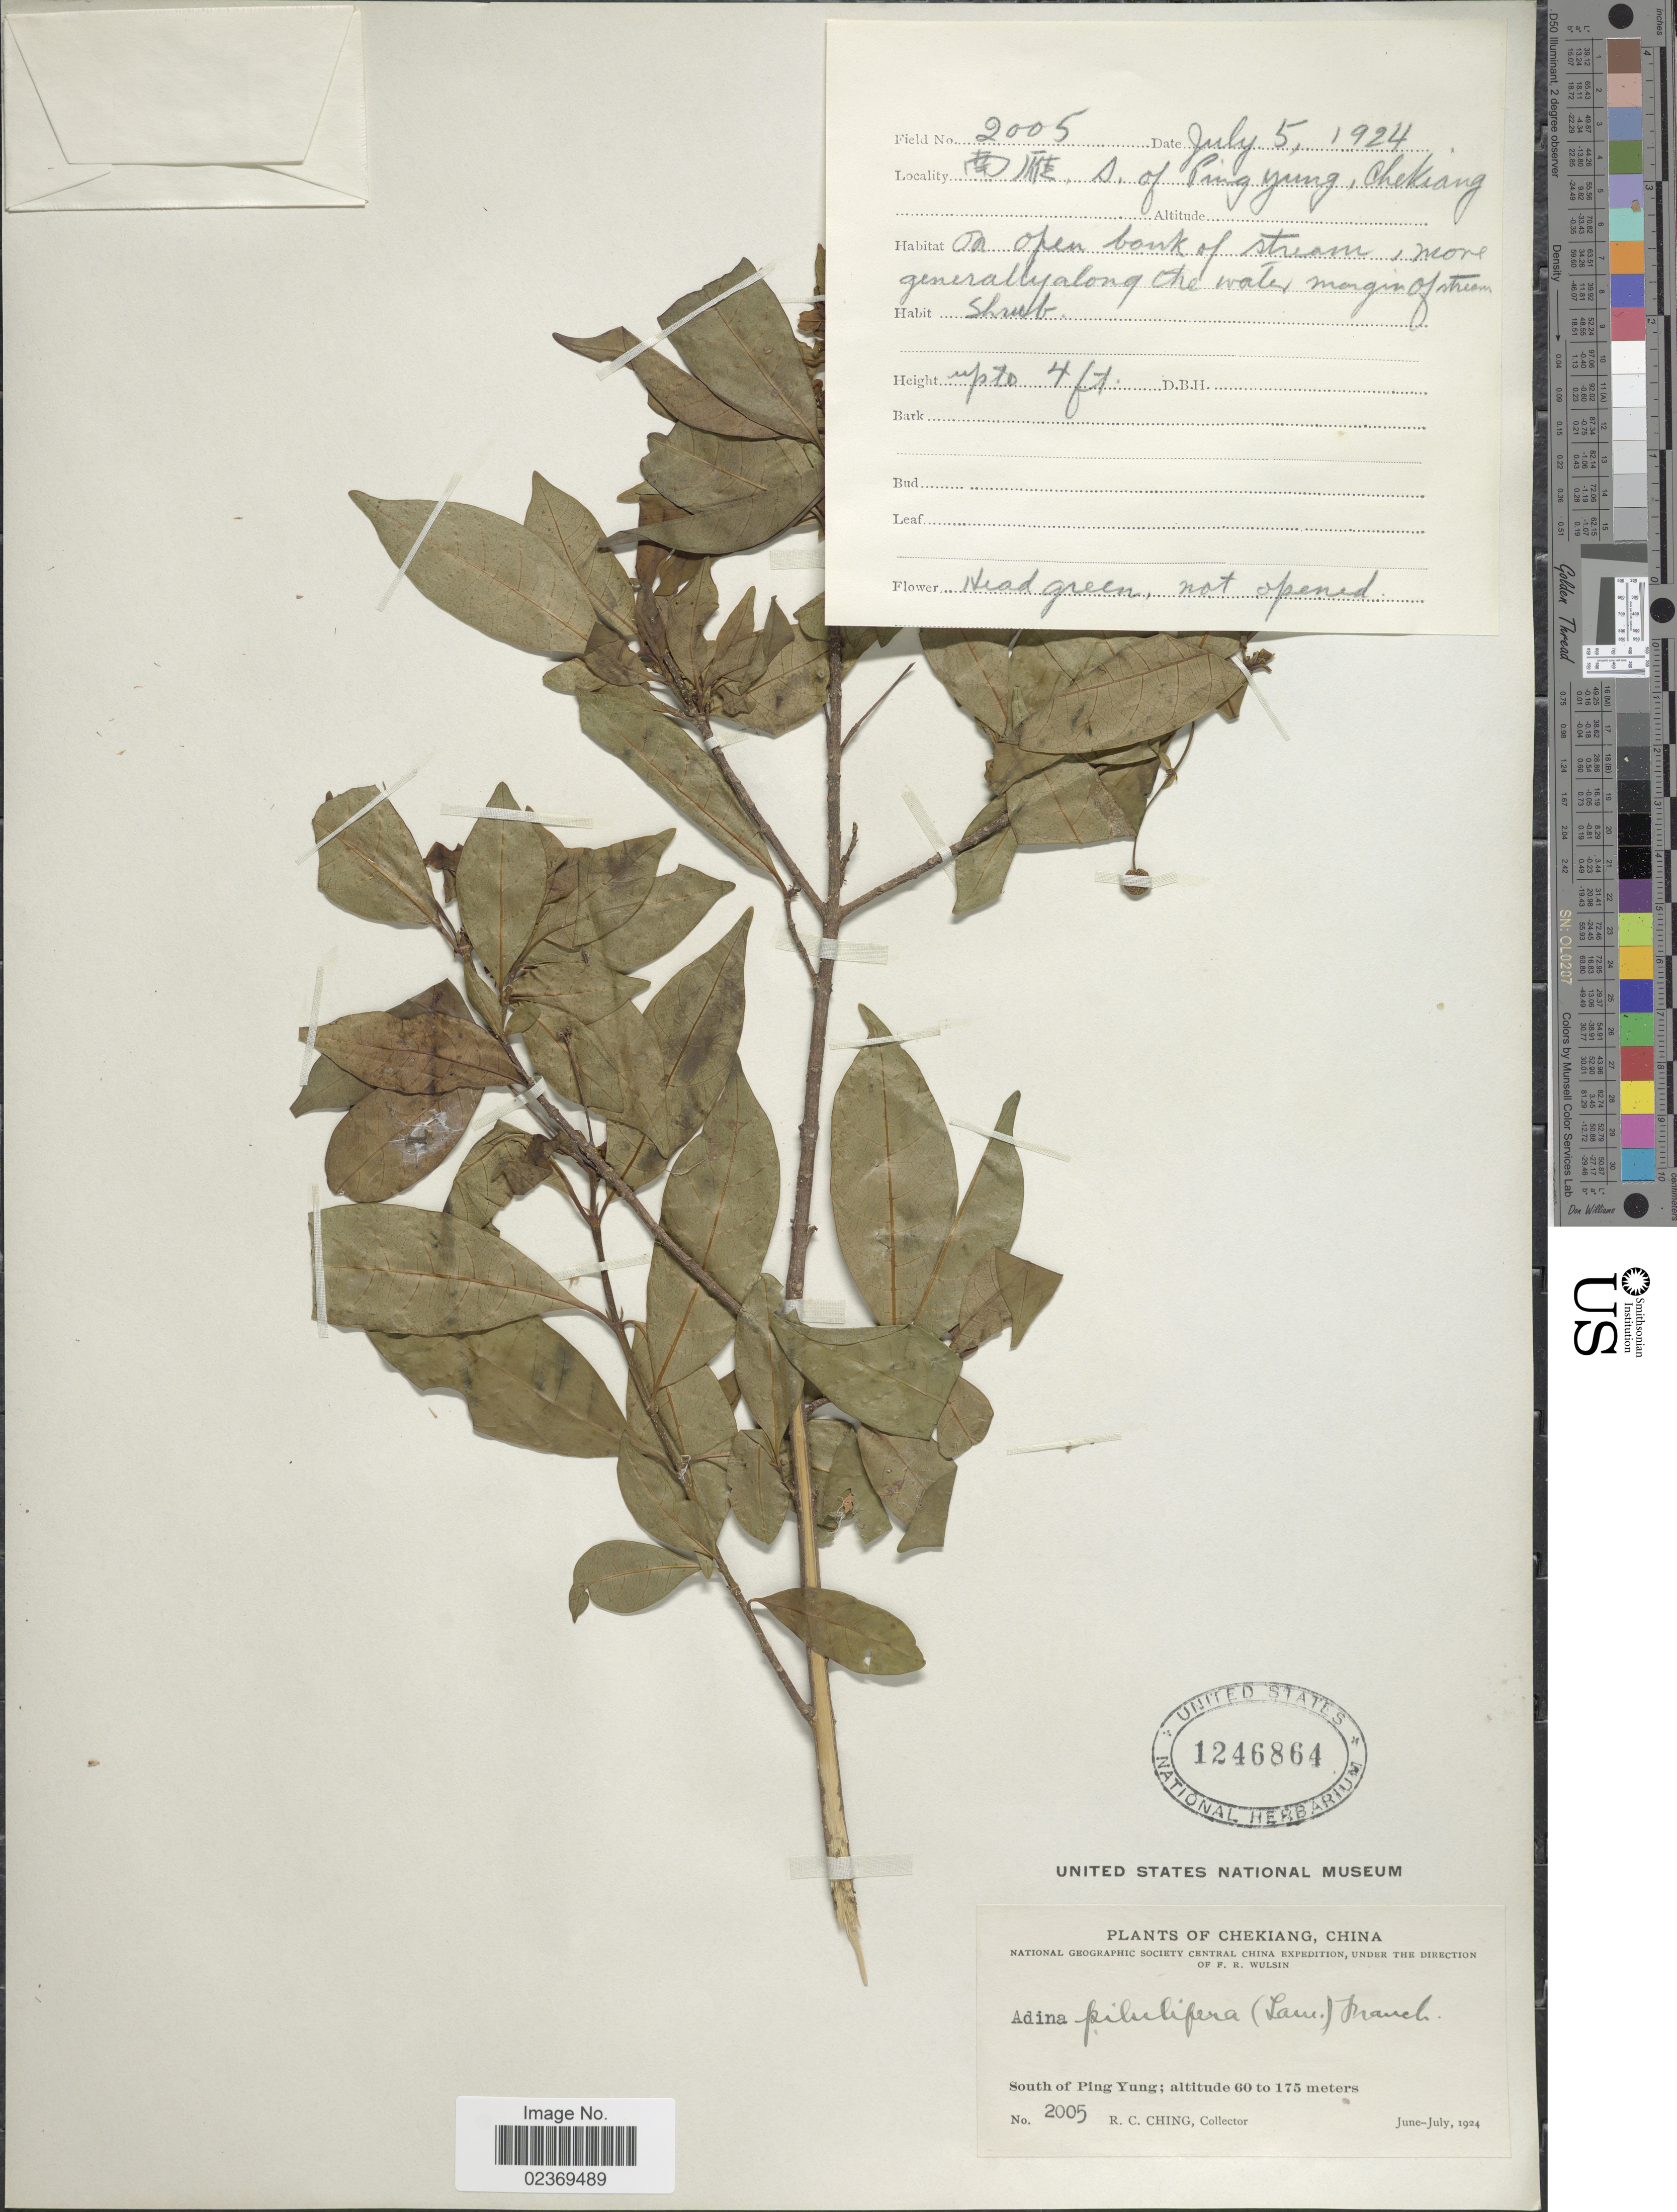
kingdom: Plantae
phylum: Tracheophyta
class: Magnoliopsida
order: Gentianales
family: Rubiaceae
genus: Adina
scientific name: Adina pilulifera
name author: (Lam.) Franch. & Drake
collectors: R. C. Ching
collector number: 2005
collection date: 1924-07-05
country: China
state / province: Zhejiang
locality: Southern Chekiang, between Ping Yung and Tai Suan, S. of Ping Yung, on open bank of stream, more generally along the water, margin of stream.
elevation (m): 60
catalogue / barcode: US 1246864